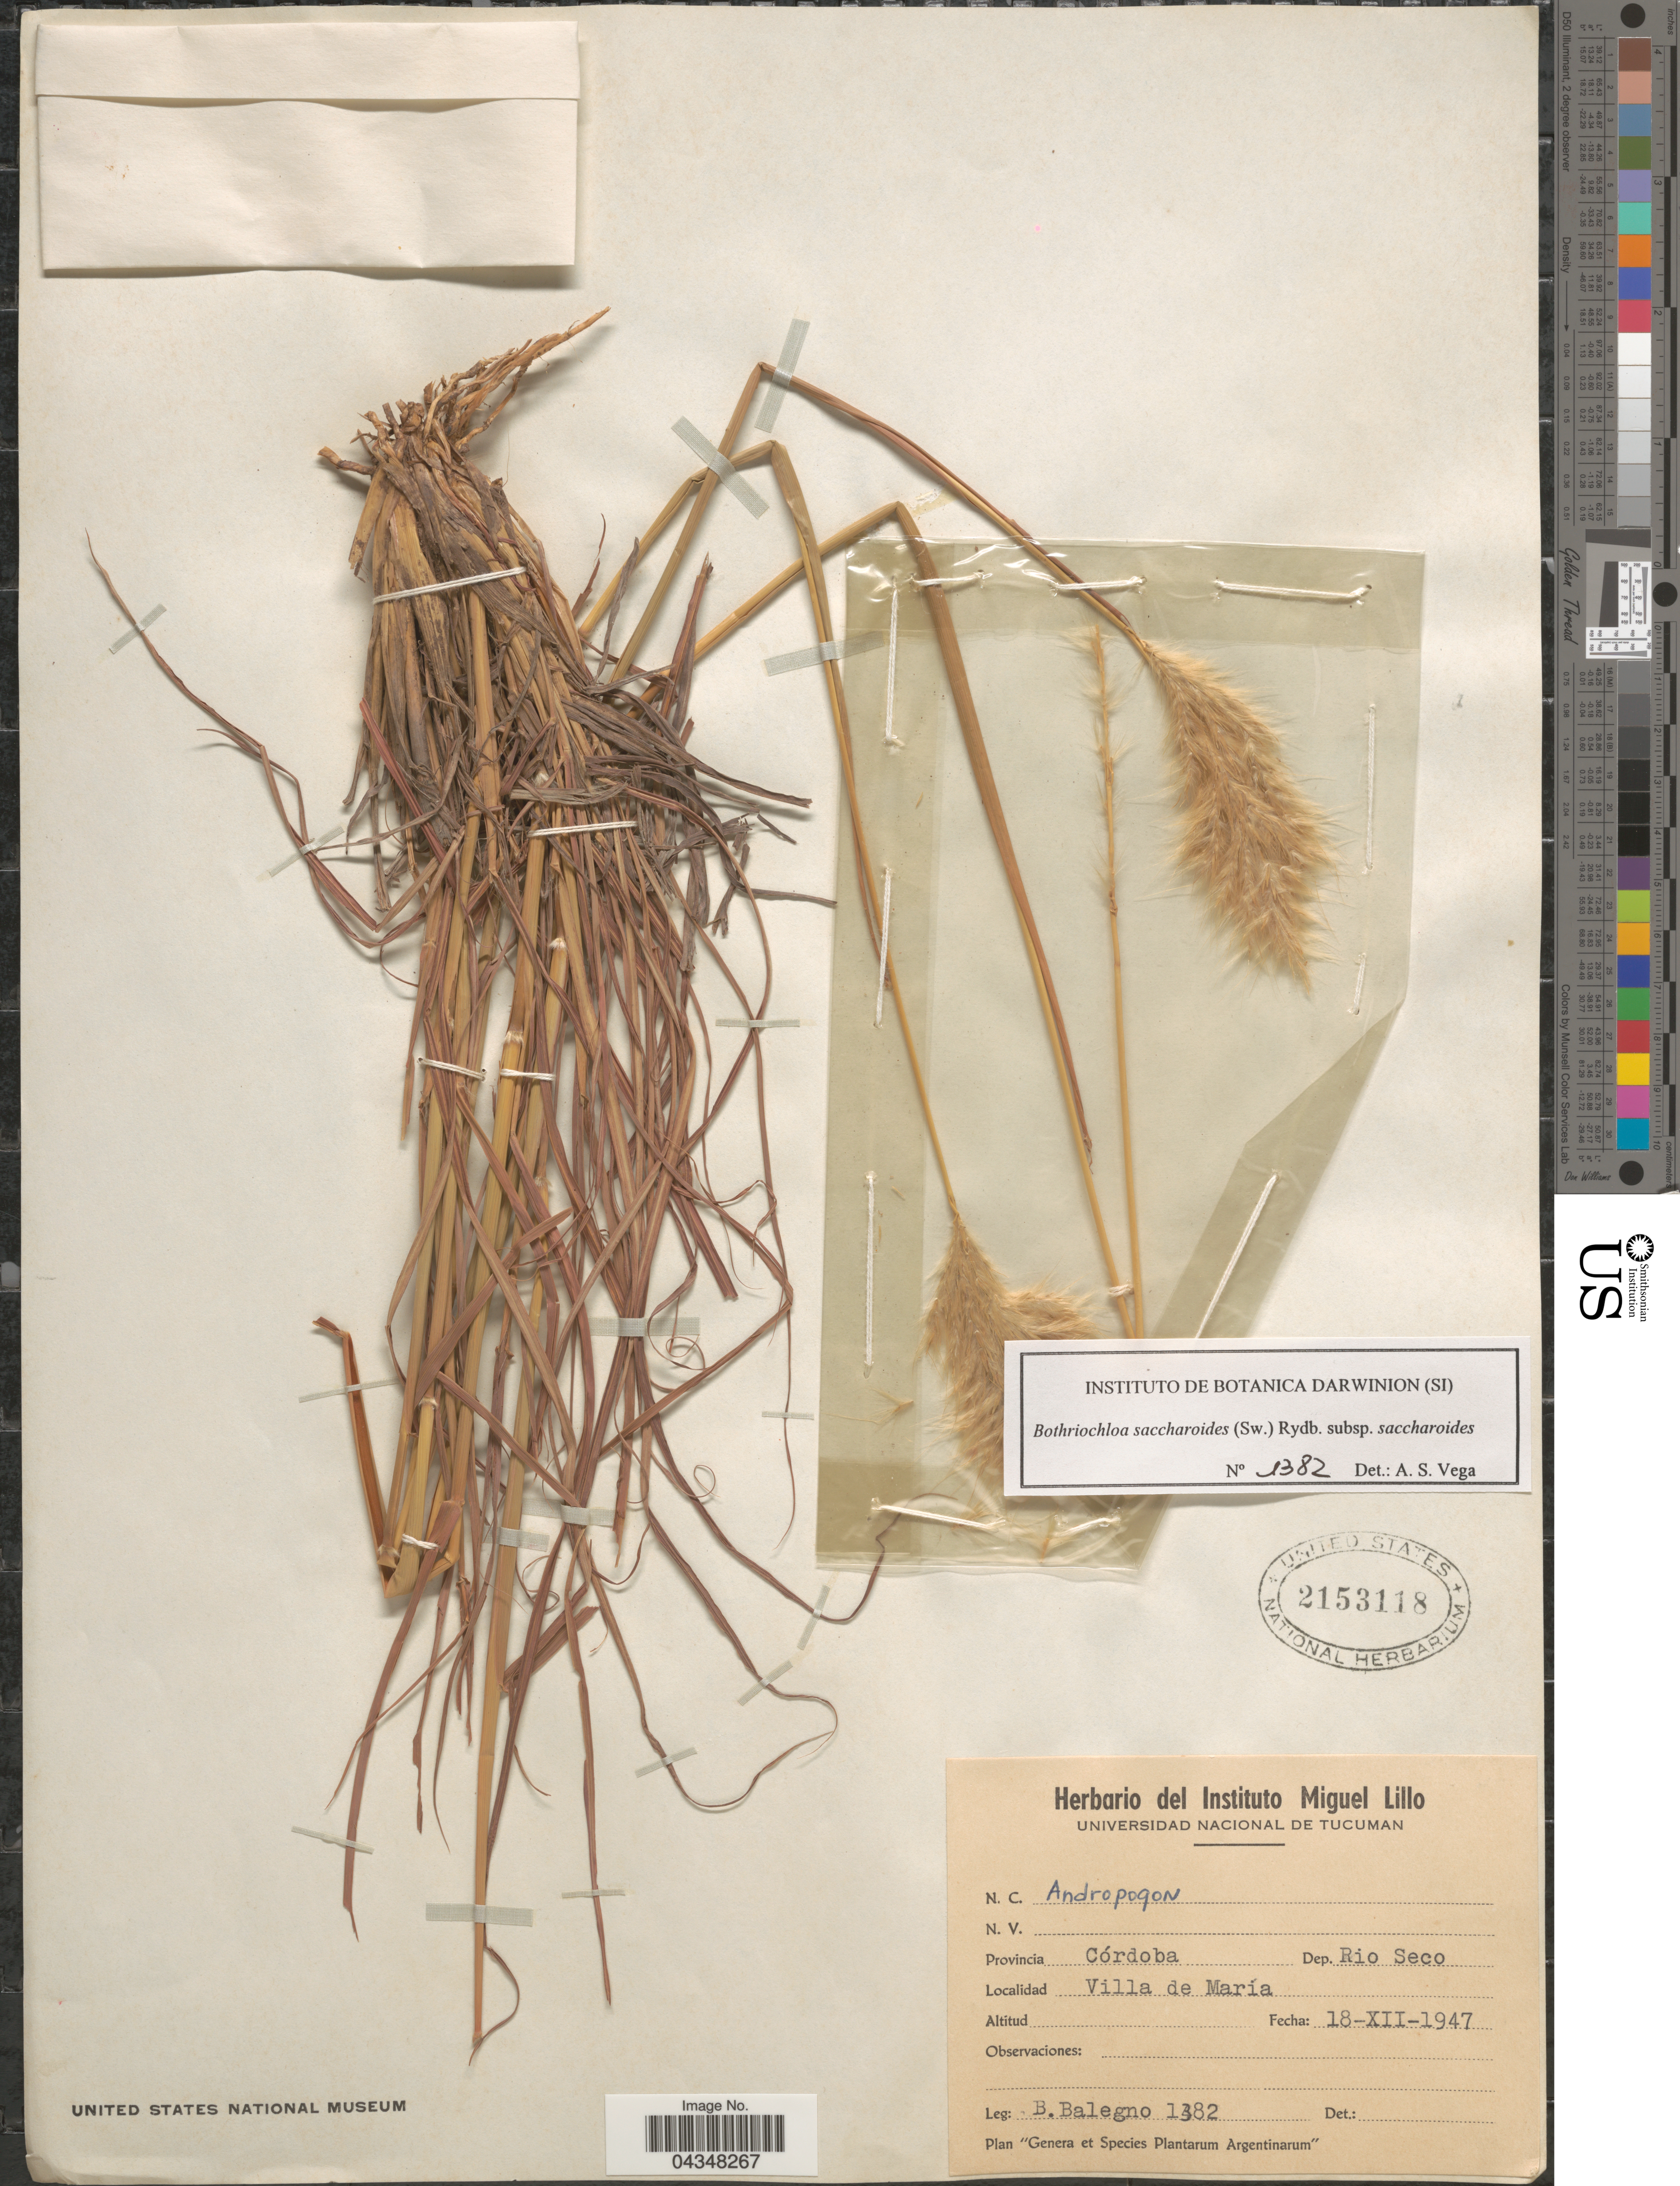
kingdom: Plantae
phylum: Tracheophyta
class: Liliopsida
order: Poales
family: Poaceae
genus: Bothriochloa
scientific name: Bothriochloa laguroides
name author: (DC.) Herter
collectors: B. Balegno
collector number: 1382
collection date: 1947-12-18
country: Argentina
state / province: Cordoba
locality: Dep. Rio Seco. Villa de Maria.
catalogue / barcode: US 2153118